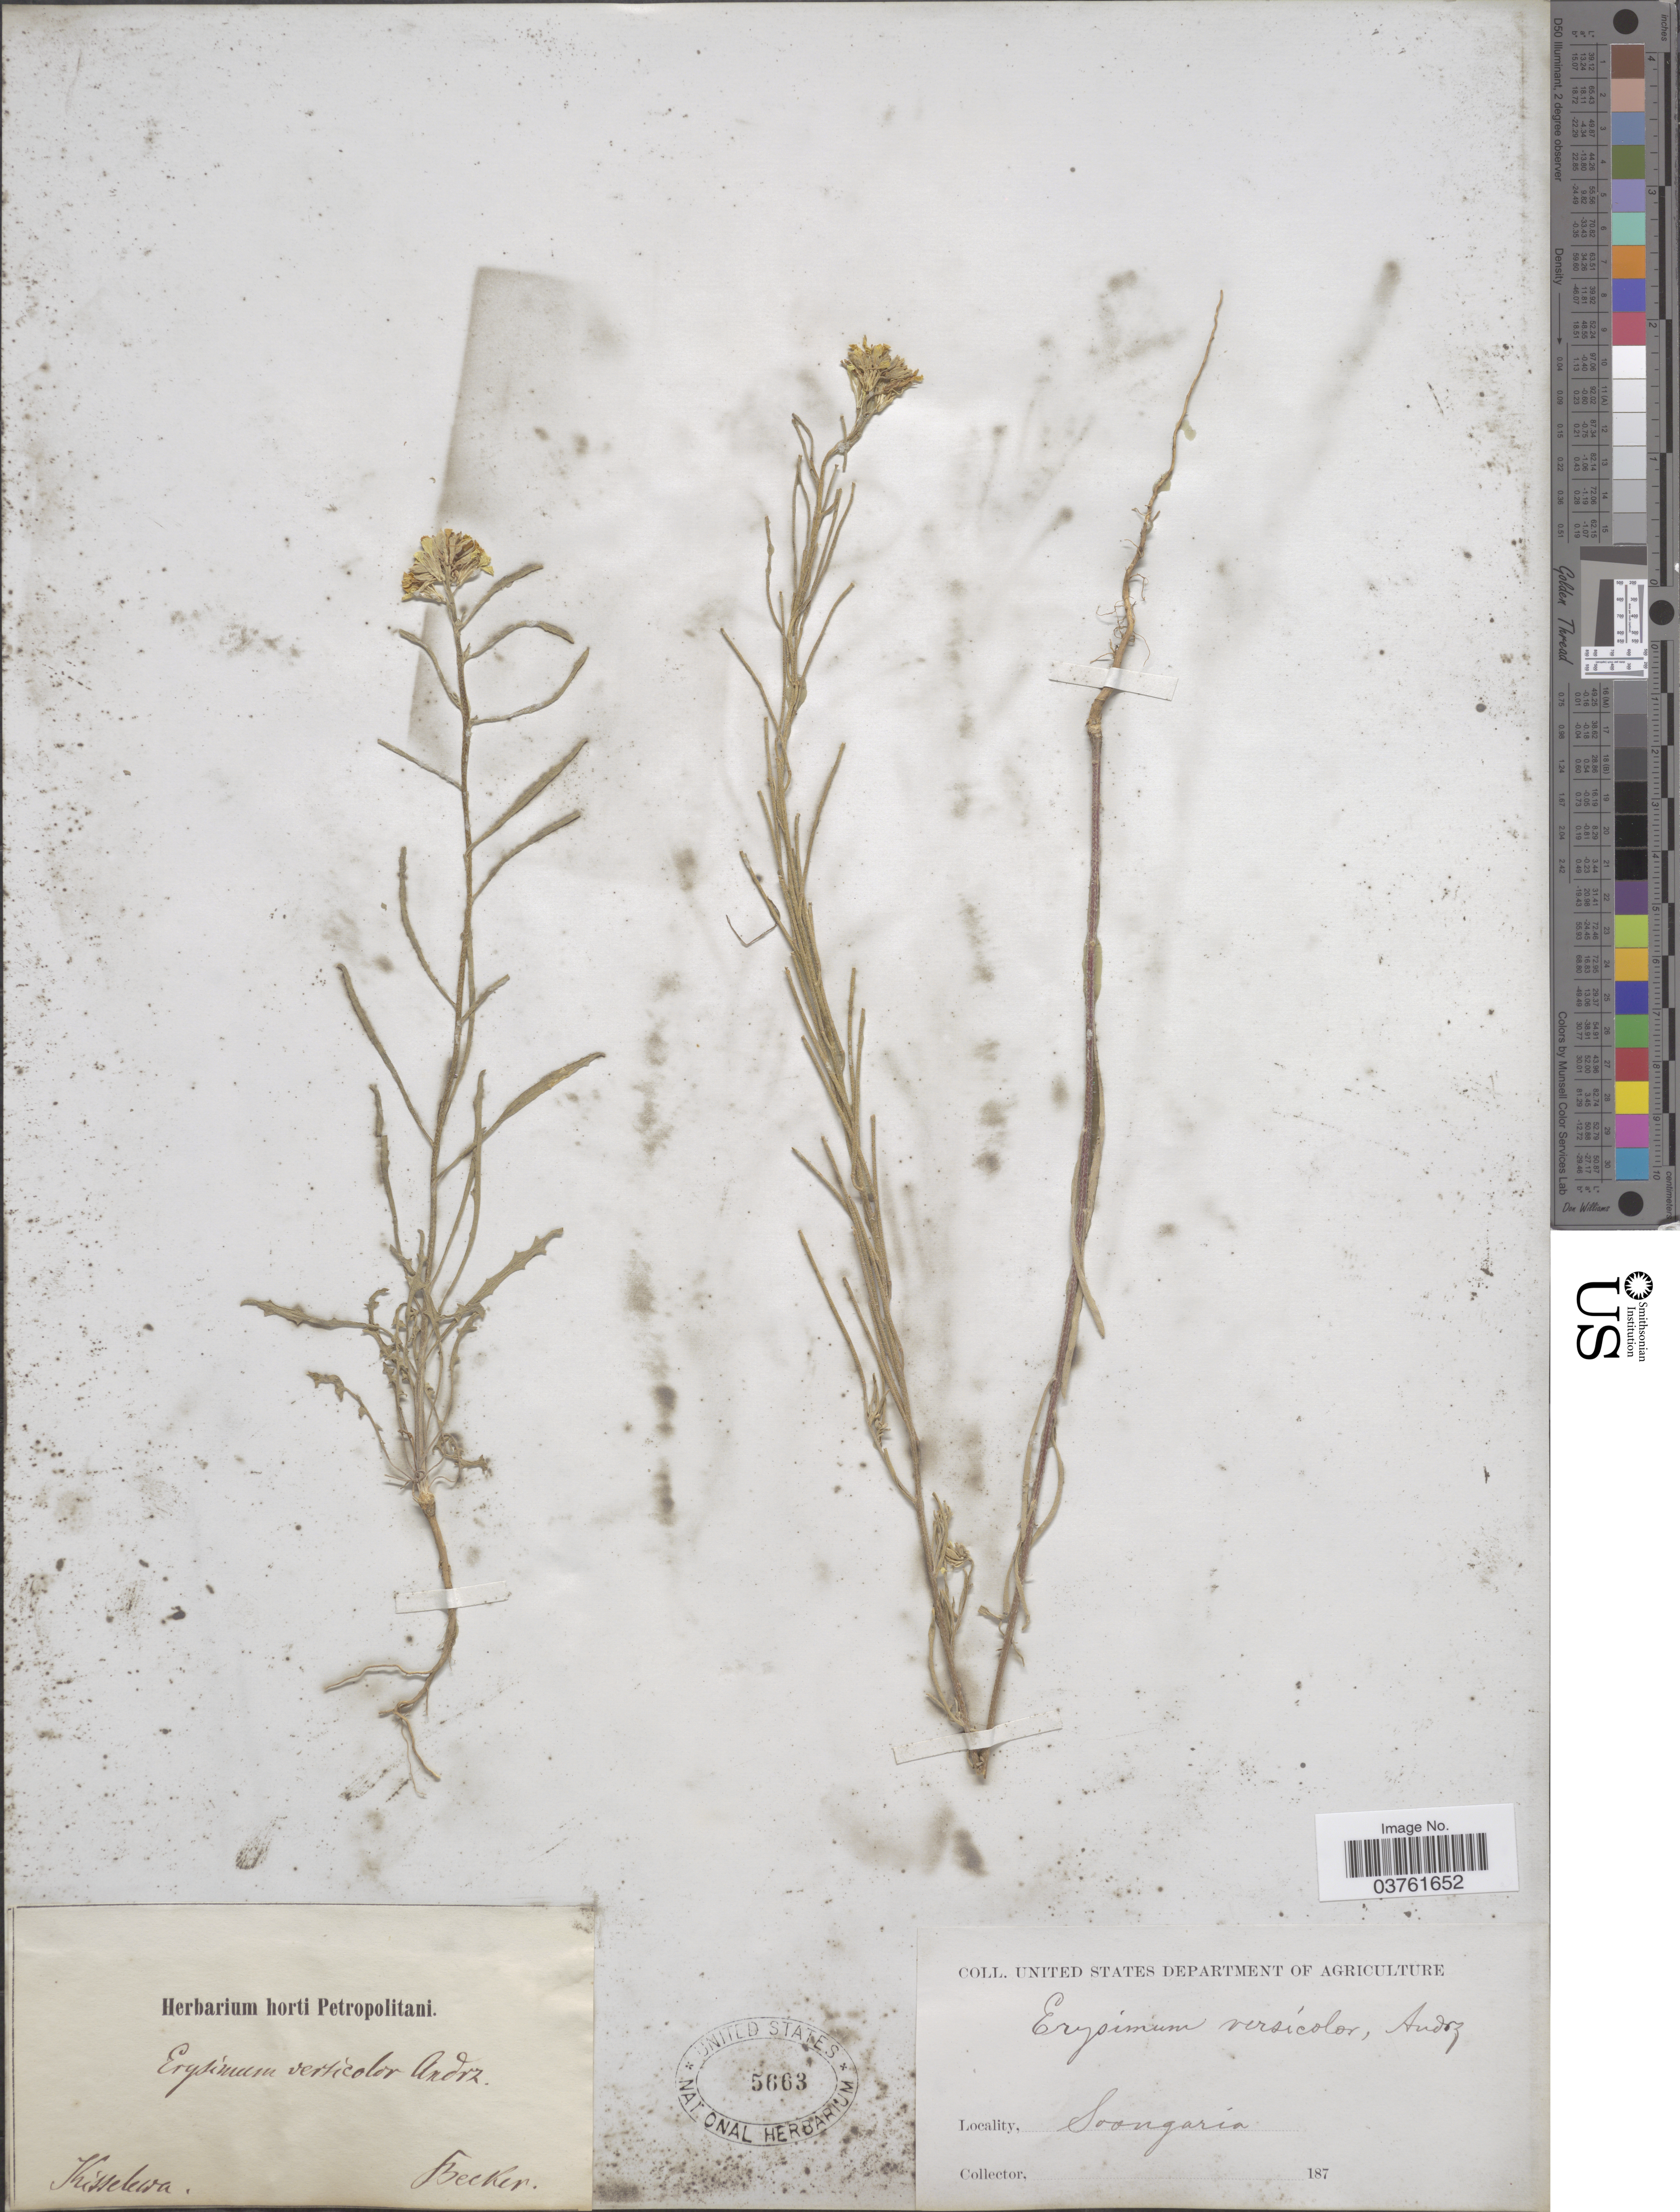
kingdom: Plantae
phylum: Tracheophyta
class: Magnoliopsida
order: Brassicales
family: Brassicaceae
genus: Erysimum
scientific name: Erysimum versicolor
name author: Andrz. ex DC.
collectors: -. Becker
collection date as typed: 187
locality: Soongaria. Kisselewa [interpreted].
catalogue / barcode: US 5663